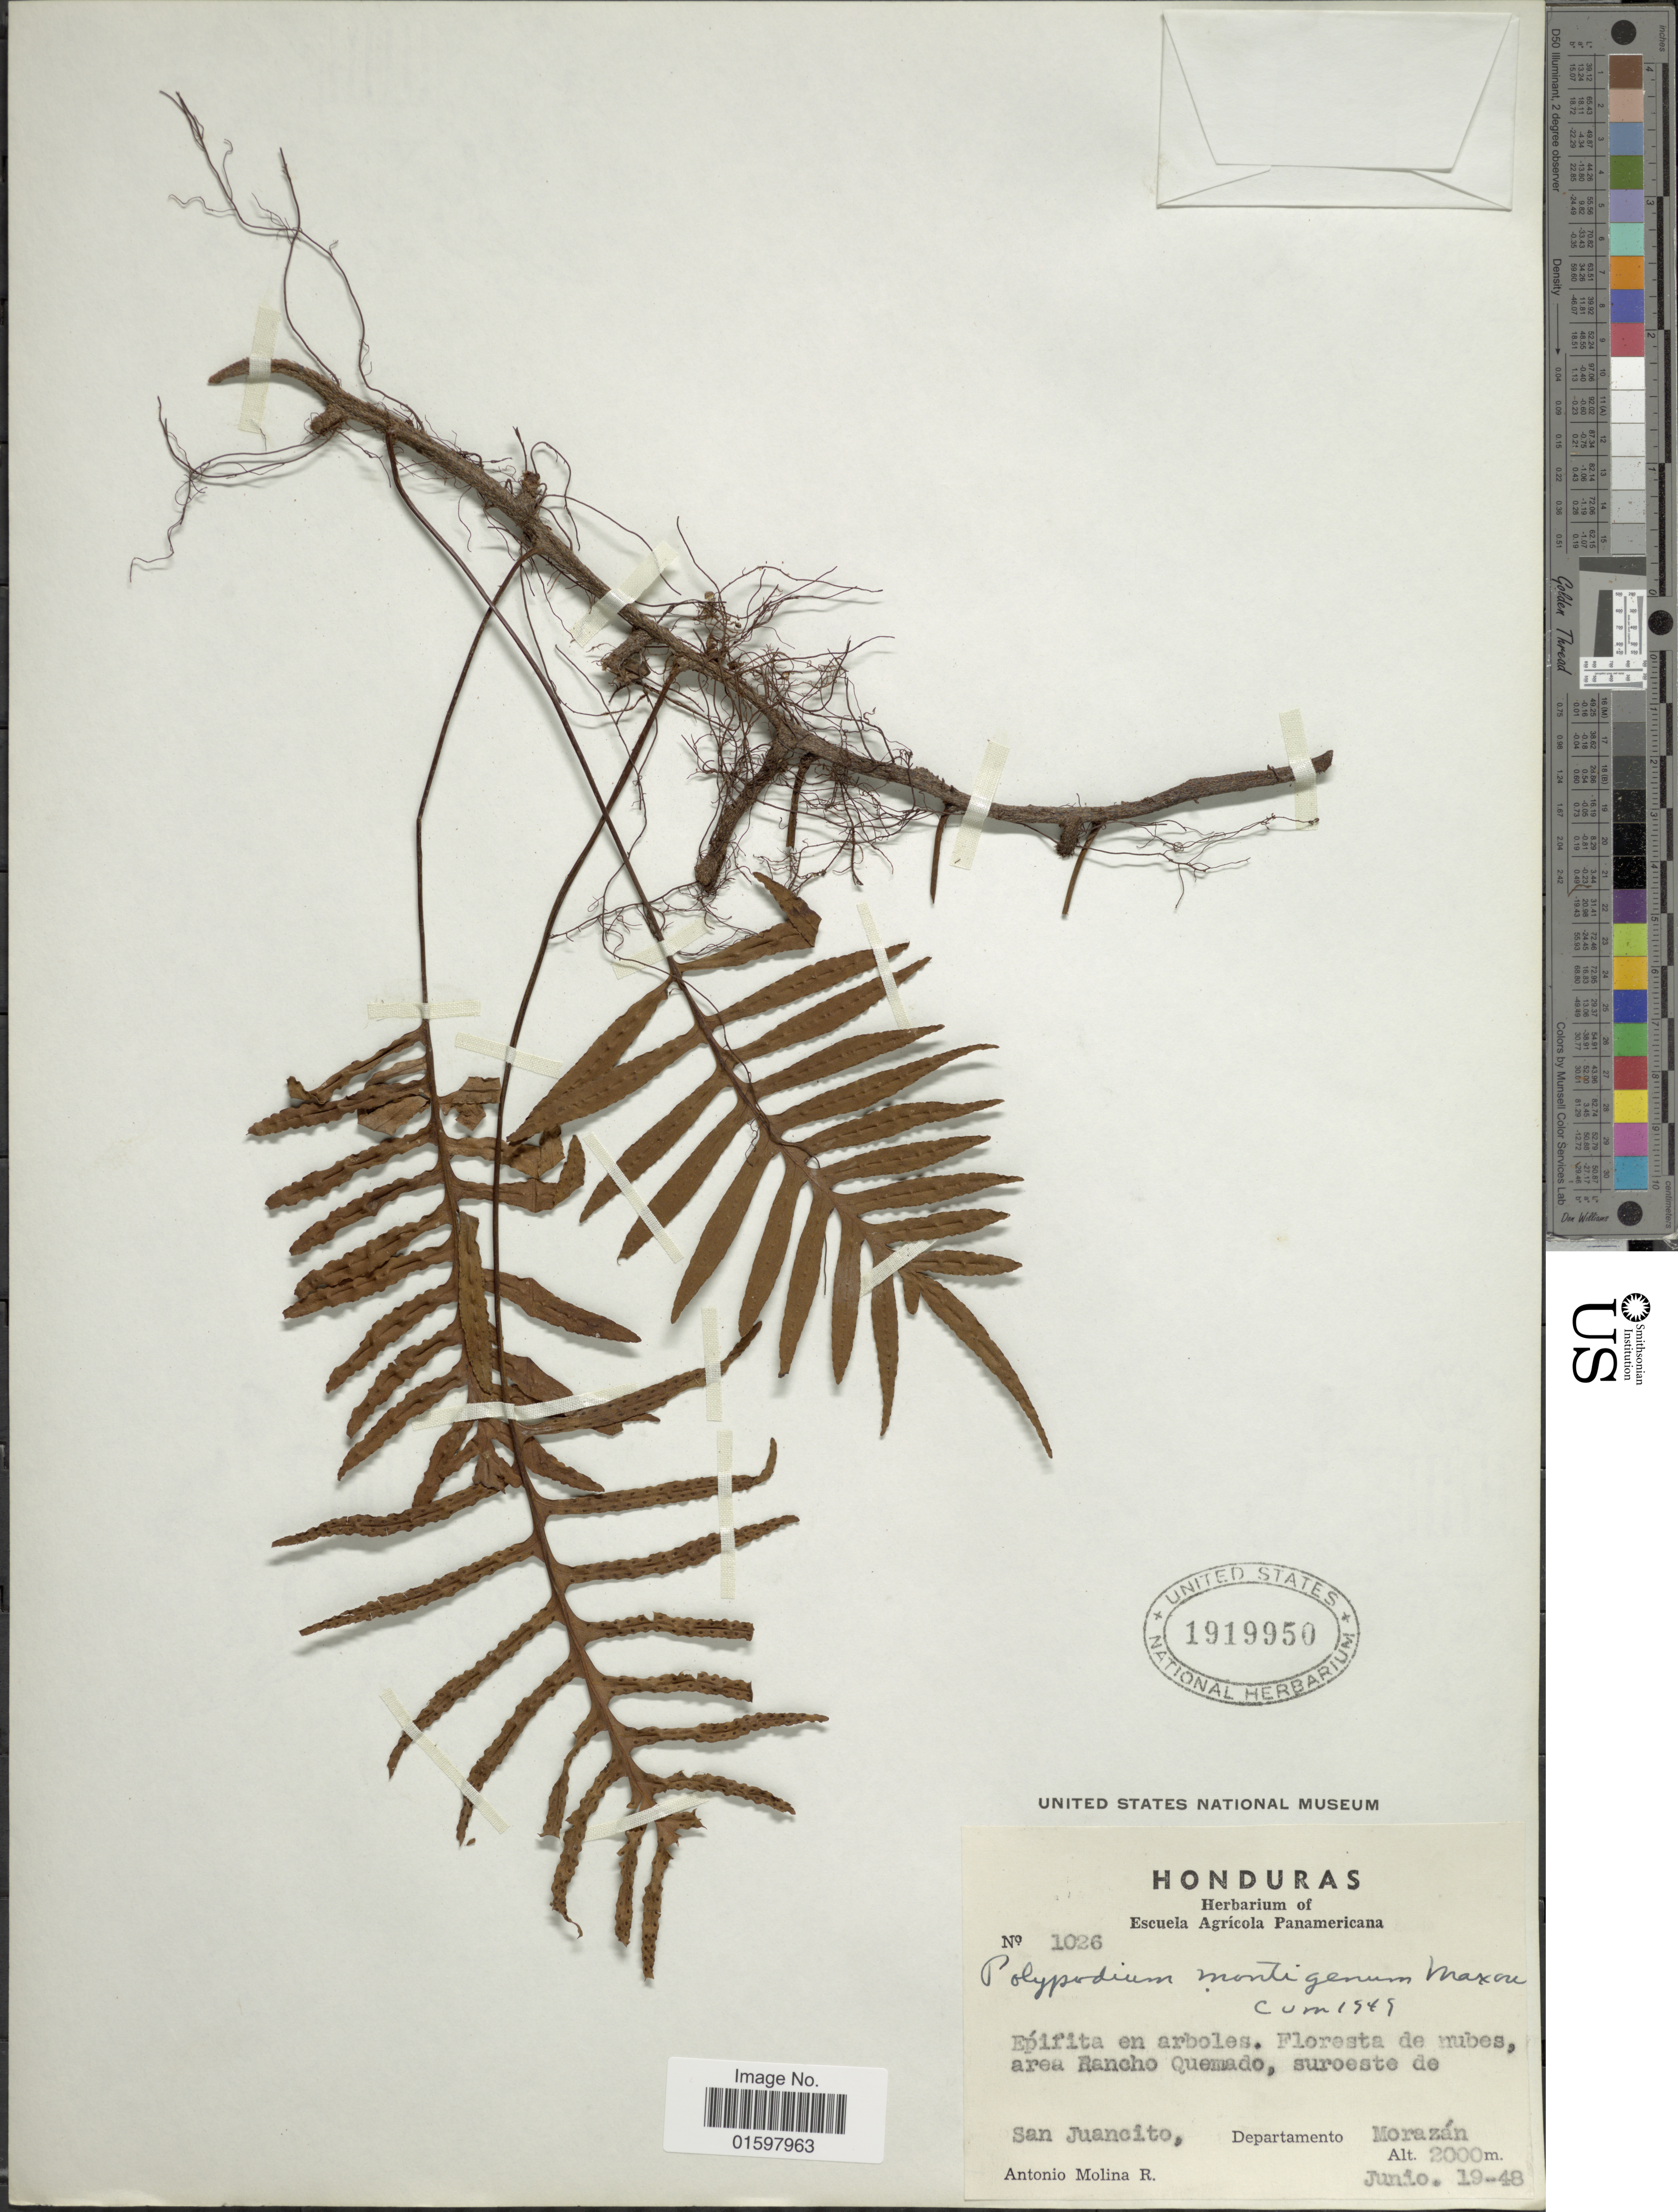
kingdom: Plantae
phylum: Tracheophyta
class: Polypodiopsida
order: Polypodiales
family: Polypodiaceae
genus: Pleopeltis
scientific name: Pleopeltis montigena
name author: (Maxon) A.R. Sm. & Tejero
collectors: A. Molina R.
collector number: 1026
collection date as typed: Transcribed d/m/y: 19/6/48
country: Honduras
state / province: Fco. Morazán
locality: Floresta de nubes, area Rancho Quemado, suroeste de San Juancito, Departamento Morazán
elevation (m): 2000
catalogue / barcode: US 1919950